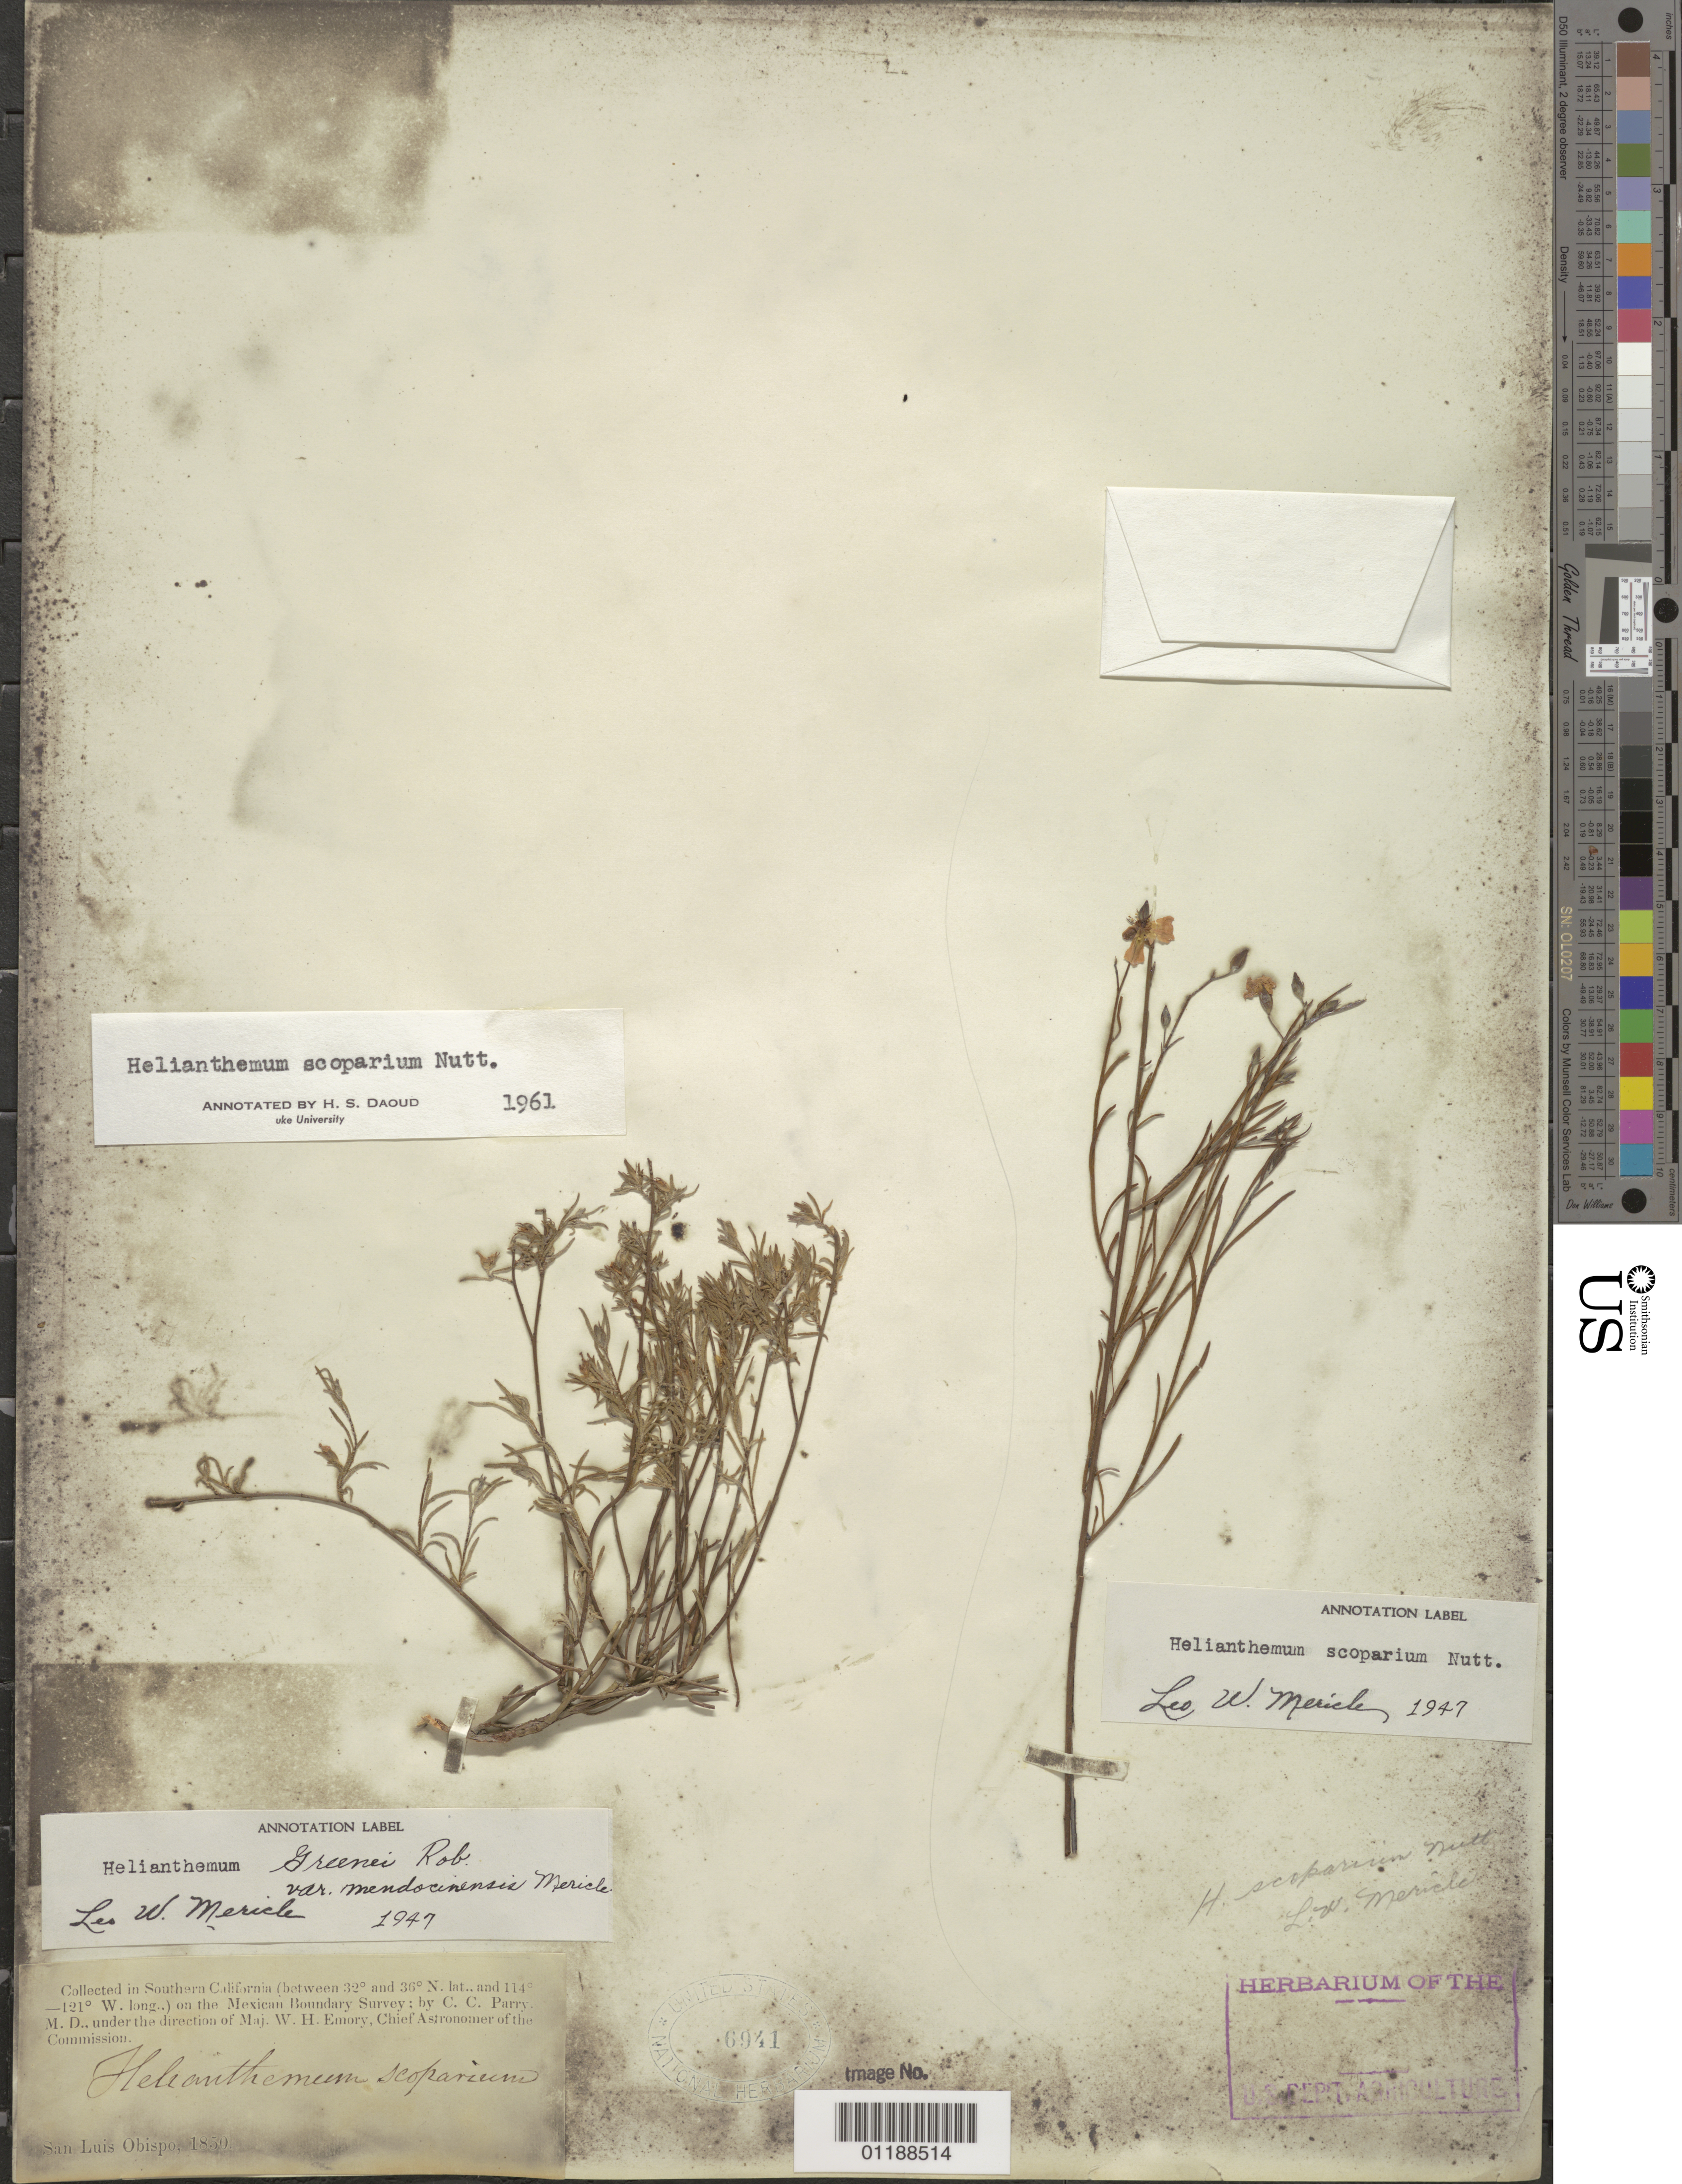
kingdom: Plantae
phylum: Tracheophyta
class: Magnoliopsida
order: Malvales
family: Cistaceae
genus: Helianthemum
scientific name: Helianthemum scoparium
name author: Nutt. ex Torr. & A. Gray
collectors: C. C. Parry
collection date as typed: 1850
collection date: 1850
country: United States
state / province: California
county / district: San Luis Obispo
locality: San Luis Obispo, Southern California.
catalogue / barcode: US 6941